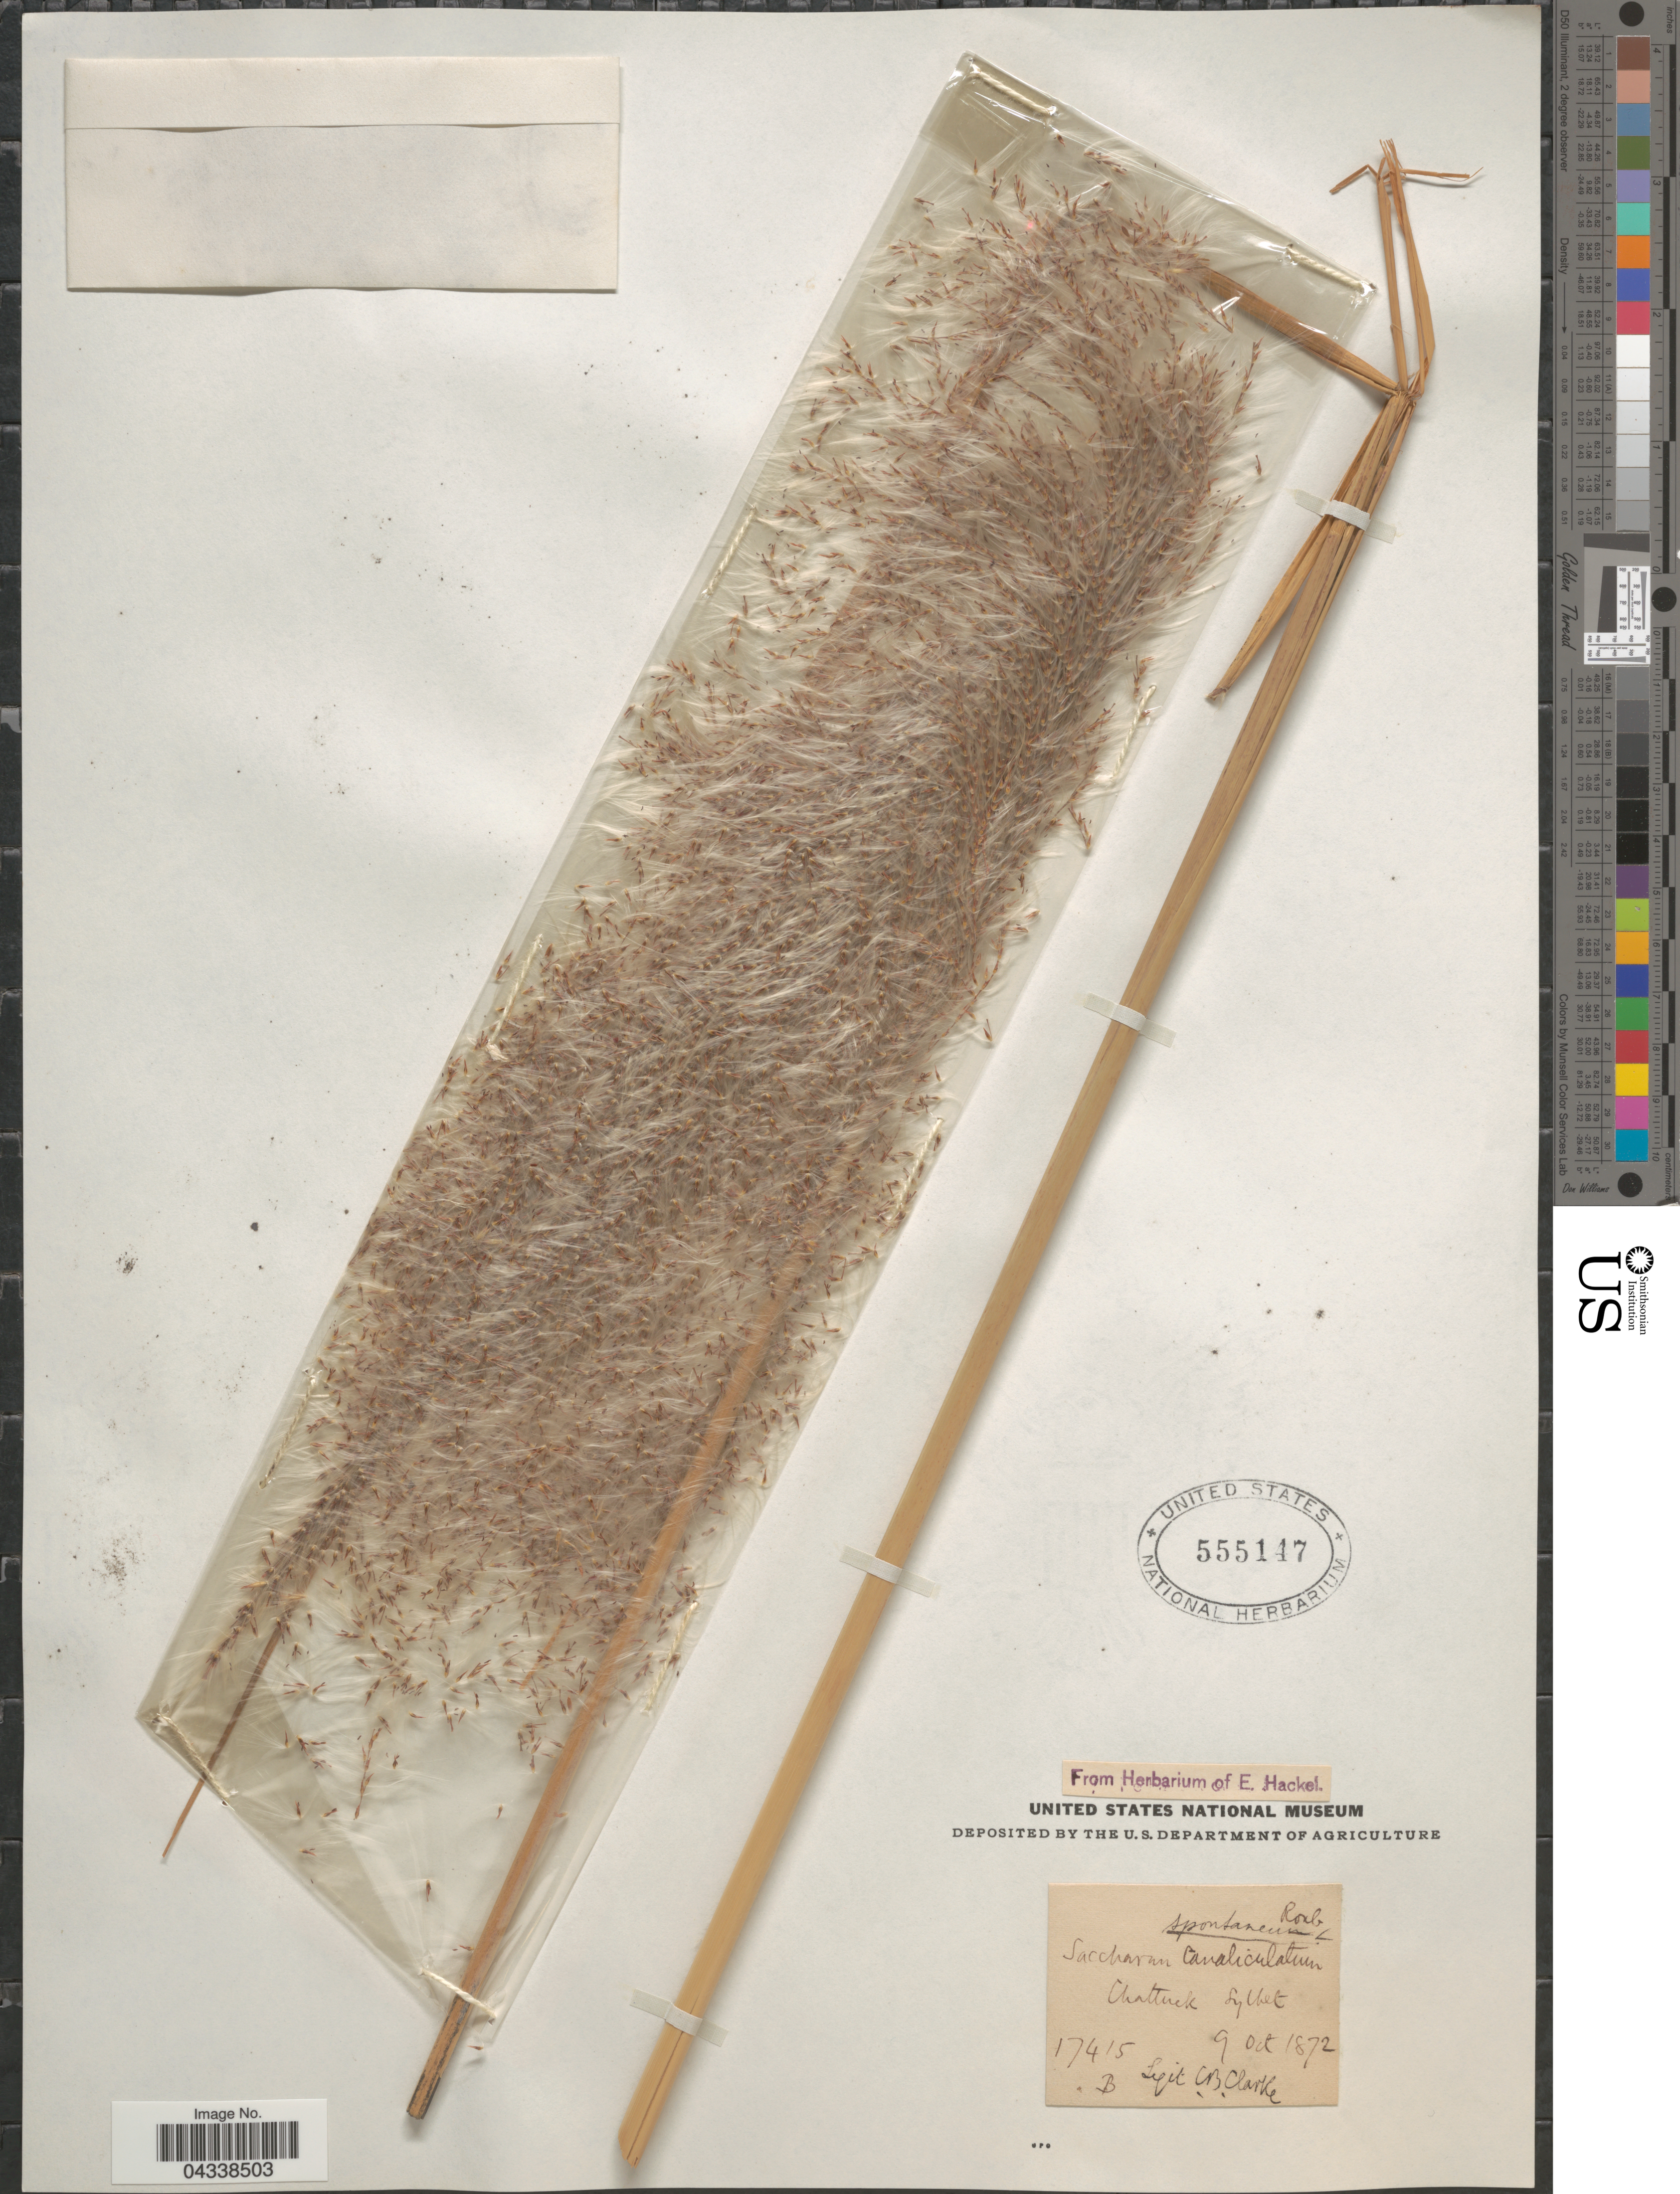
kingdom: Plantae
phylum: Tracheophyta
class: Liliopsida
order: Poales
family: Poaceae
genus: Saccharum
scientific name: Saccharum spontaneum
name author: L.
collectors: C. B. Clarke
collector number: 17415B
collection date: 1872-10-09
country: Bangladesh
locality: Chattuck. Sylhet.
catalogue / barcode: US 555147